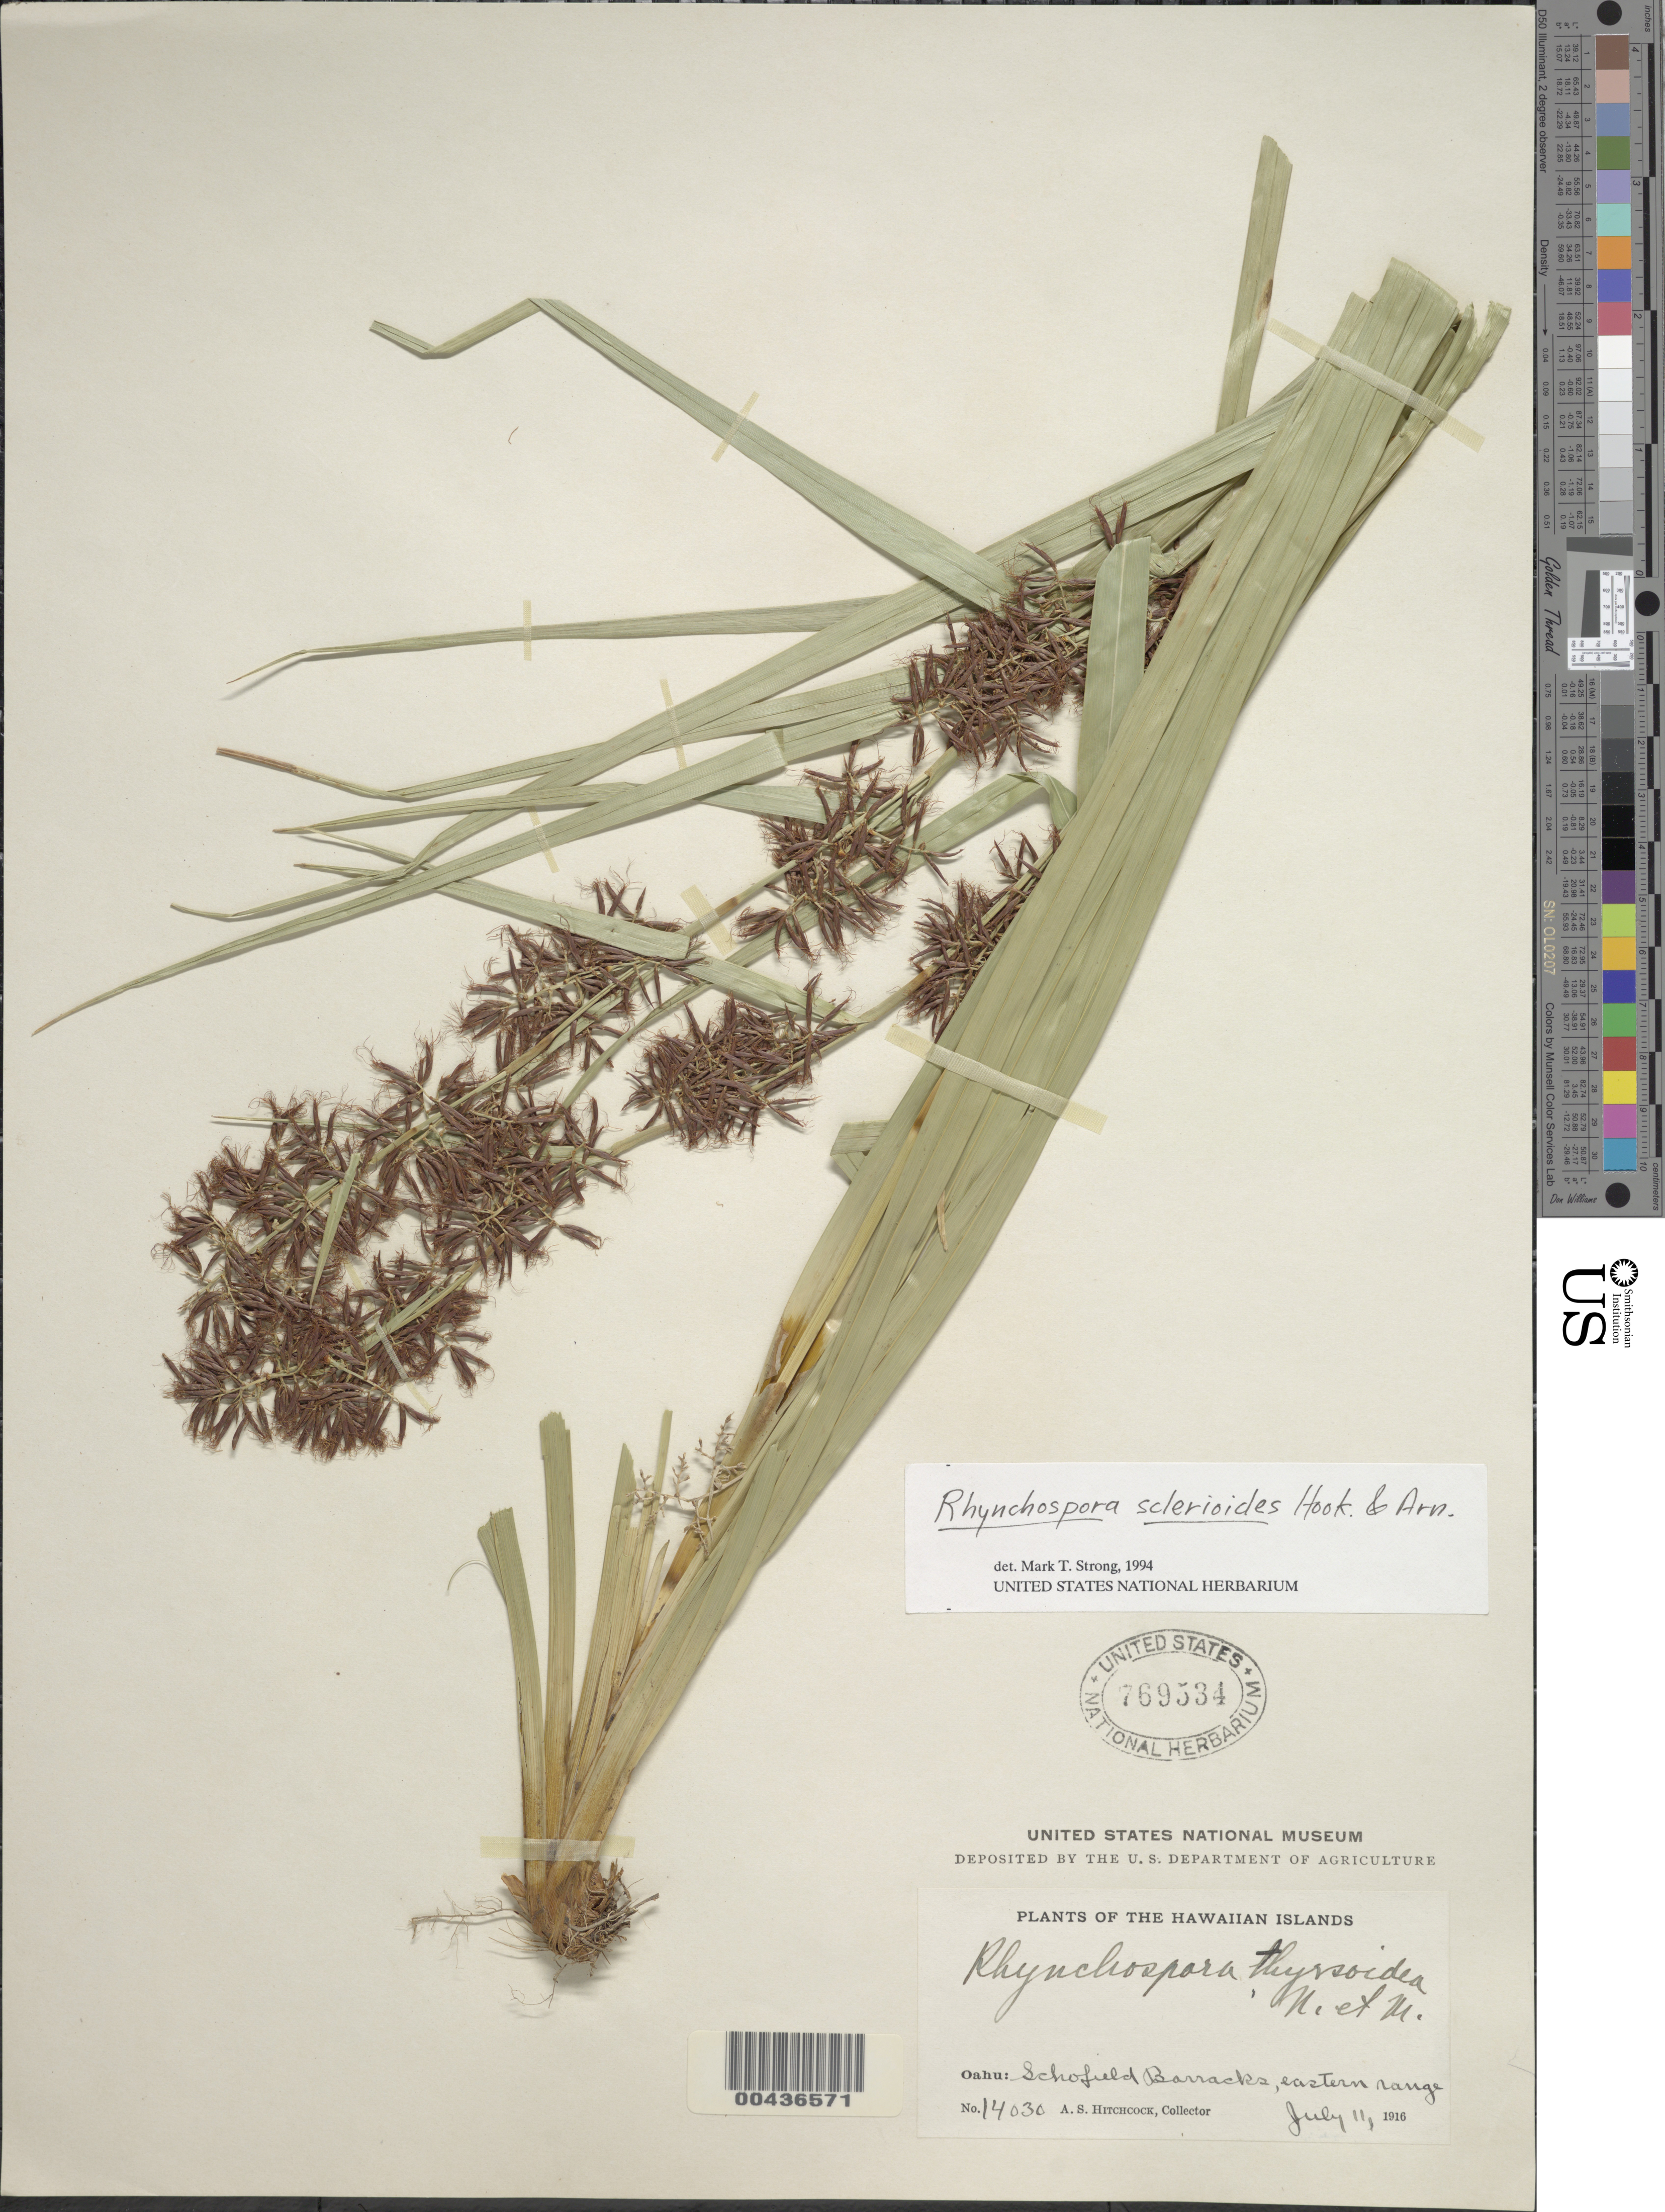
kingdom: Plantae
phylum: Tracheophyta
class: Liliopsida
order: Poales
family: Cyperaceae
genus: Rhynchospora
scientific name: Rhynchospora sclerioides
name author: Hook. & Arn.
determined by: Strong, M. T., (US), Smithsonian Institution - National Museum of Natural History (UNITED STATES)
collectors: A. S. Hitchcock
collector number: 14030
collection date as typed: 11 Jul 1916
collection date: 1916-07-11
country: United States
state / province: Hawaii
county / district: Honolulu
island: Oahu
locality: Schofield Barracks, eastern range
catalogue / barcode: US 769534